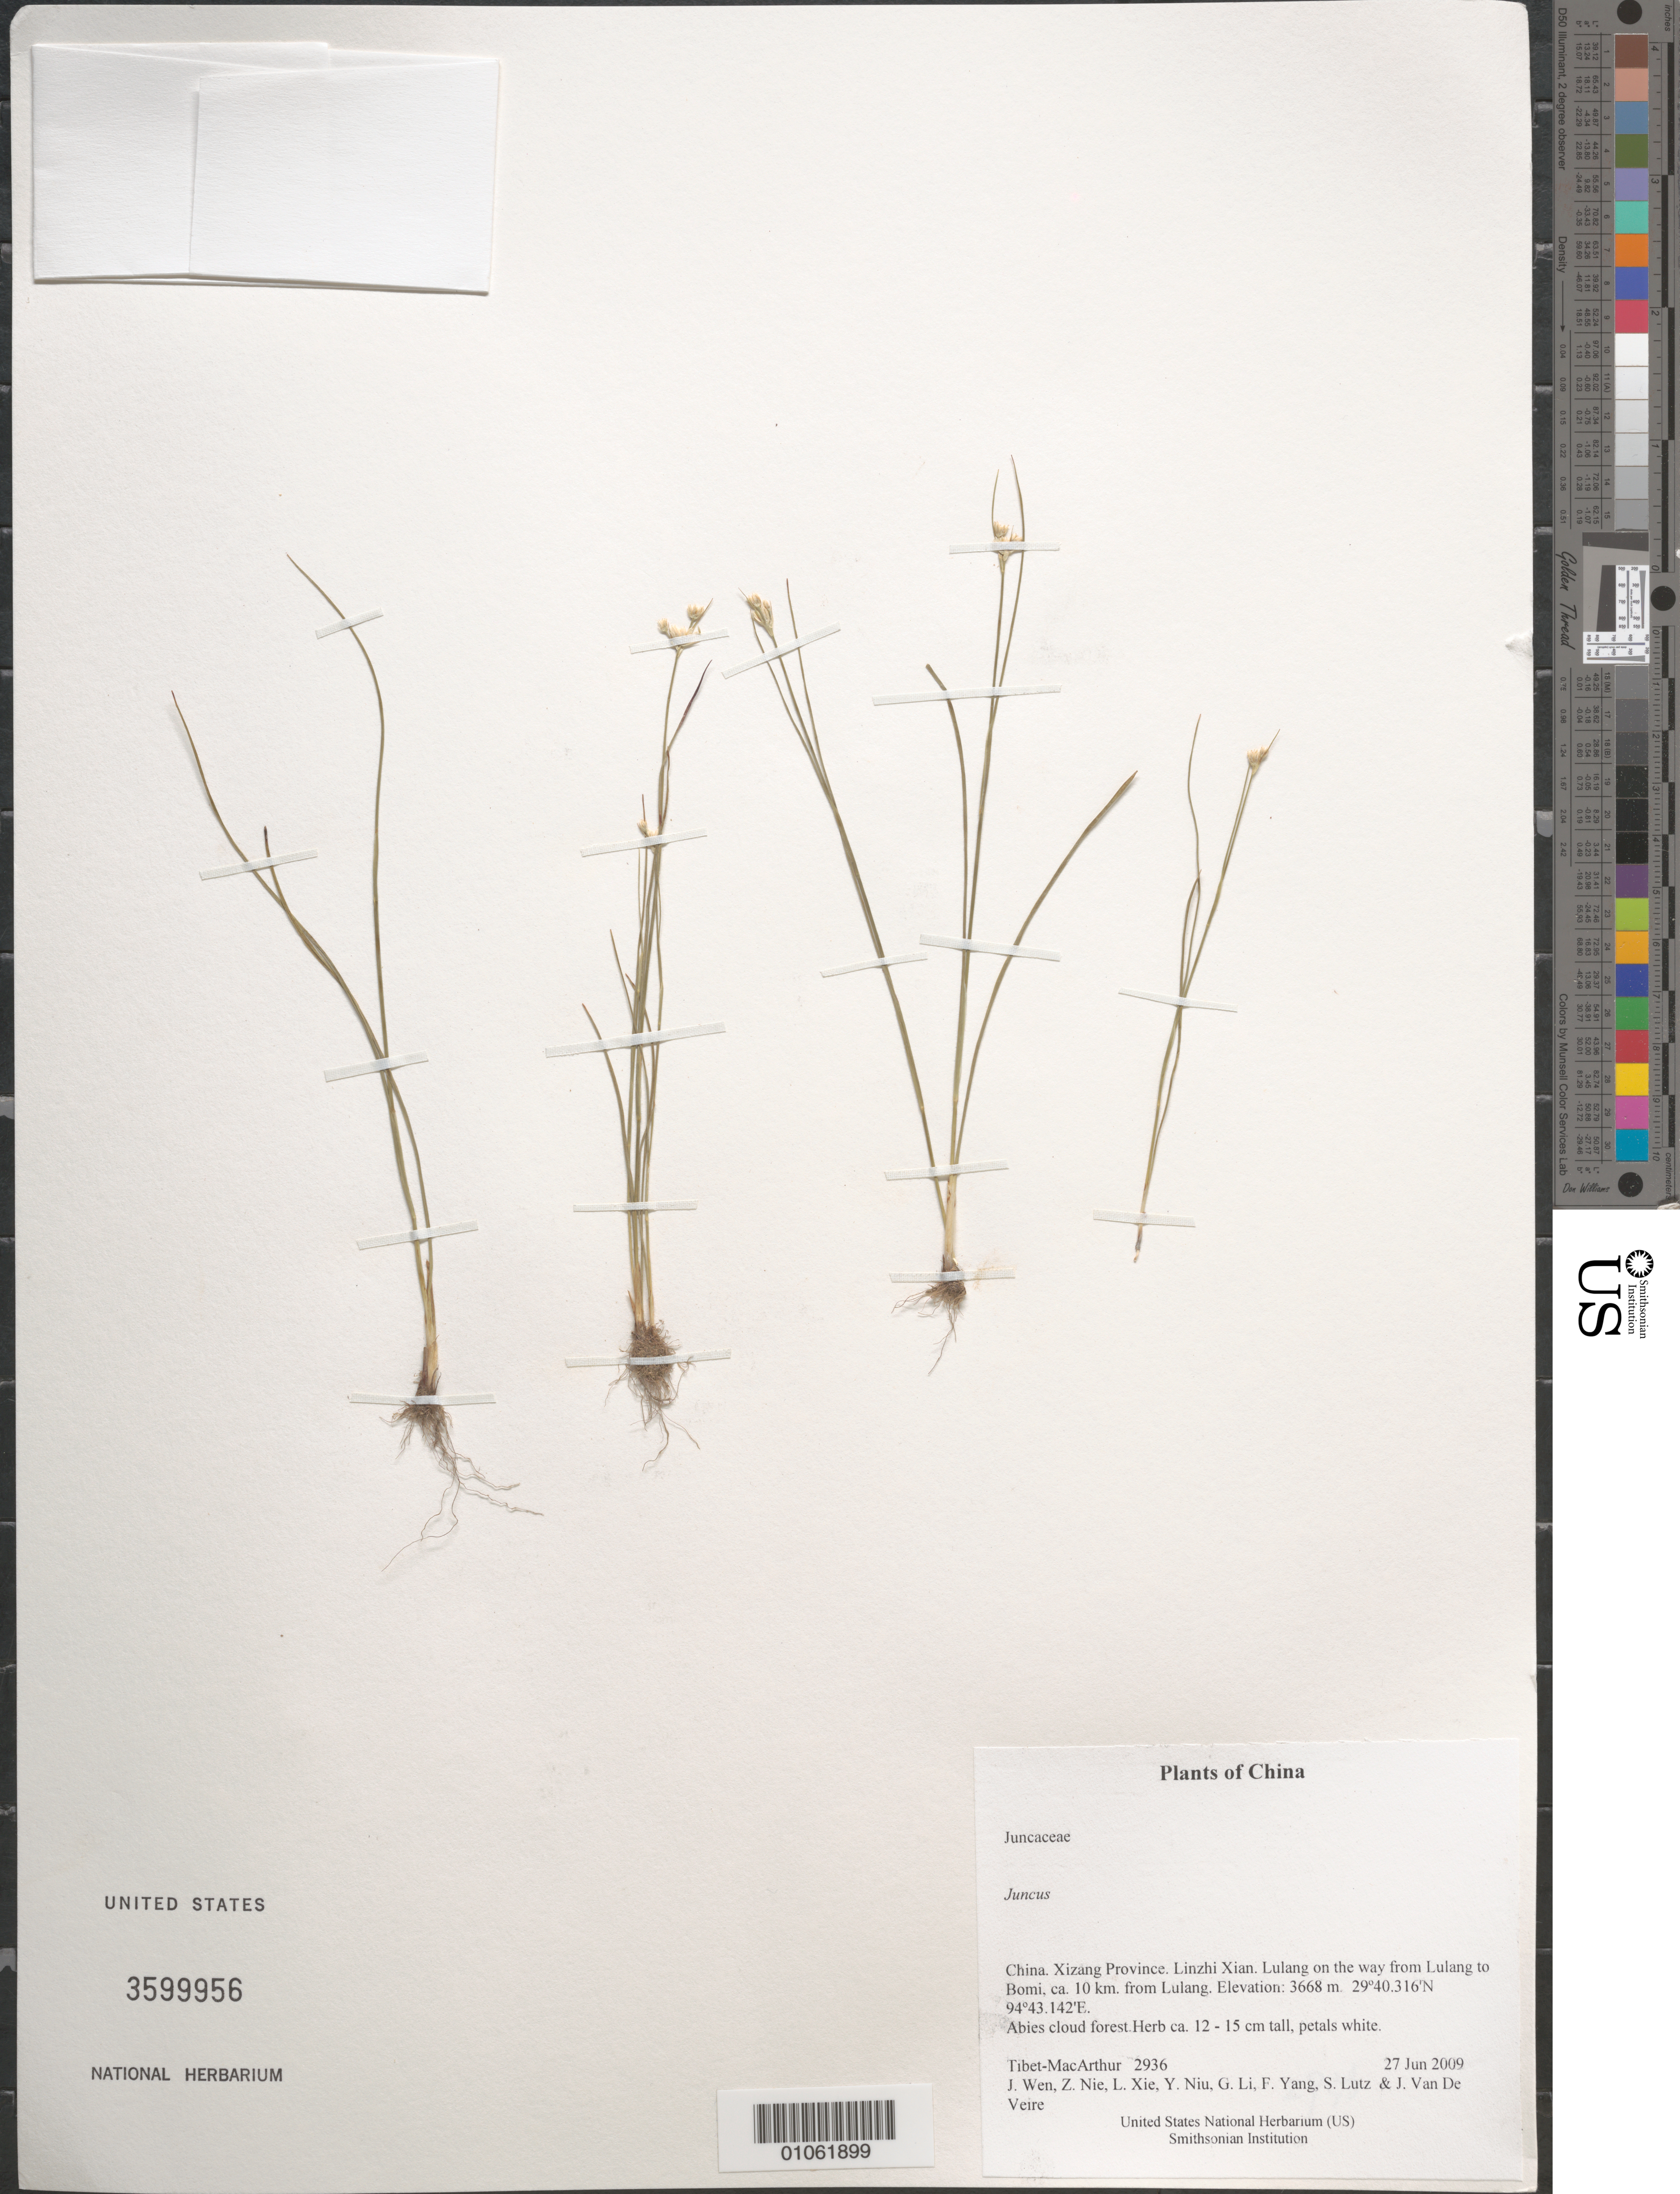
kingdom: Plantae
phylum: Tracheophyta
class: Liliopsida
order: Poales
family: Juncaceae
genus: Juncus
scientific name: Juncus sp.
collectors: Tibet-MacArthur, J. Wen, Z. Nie, L. Xie, Y. Niu, G. Li, F. Yang, S. Lutz & J. Van De Veire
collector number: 2936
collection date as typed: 27 Jun 2009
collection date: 2009-06-27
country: China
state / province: Xizang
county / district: Linzhi Xian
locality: Lulang on the way from Lulang to Bomi, ca. 10 km. from Lulang.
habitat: Abies cloud forest.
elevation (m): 3668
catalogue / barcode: US 3599956